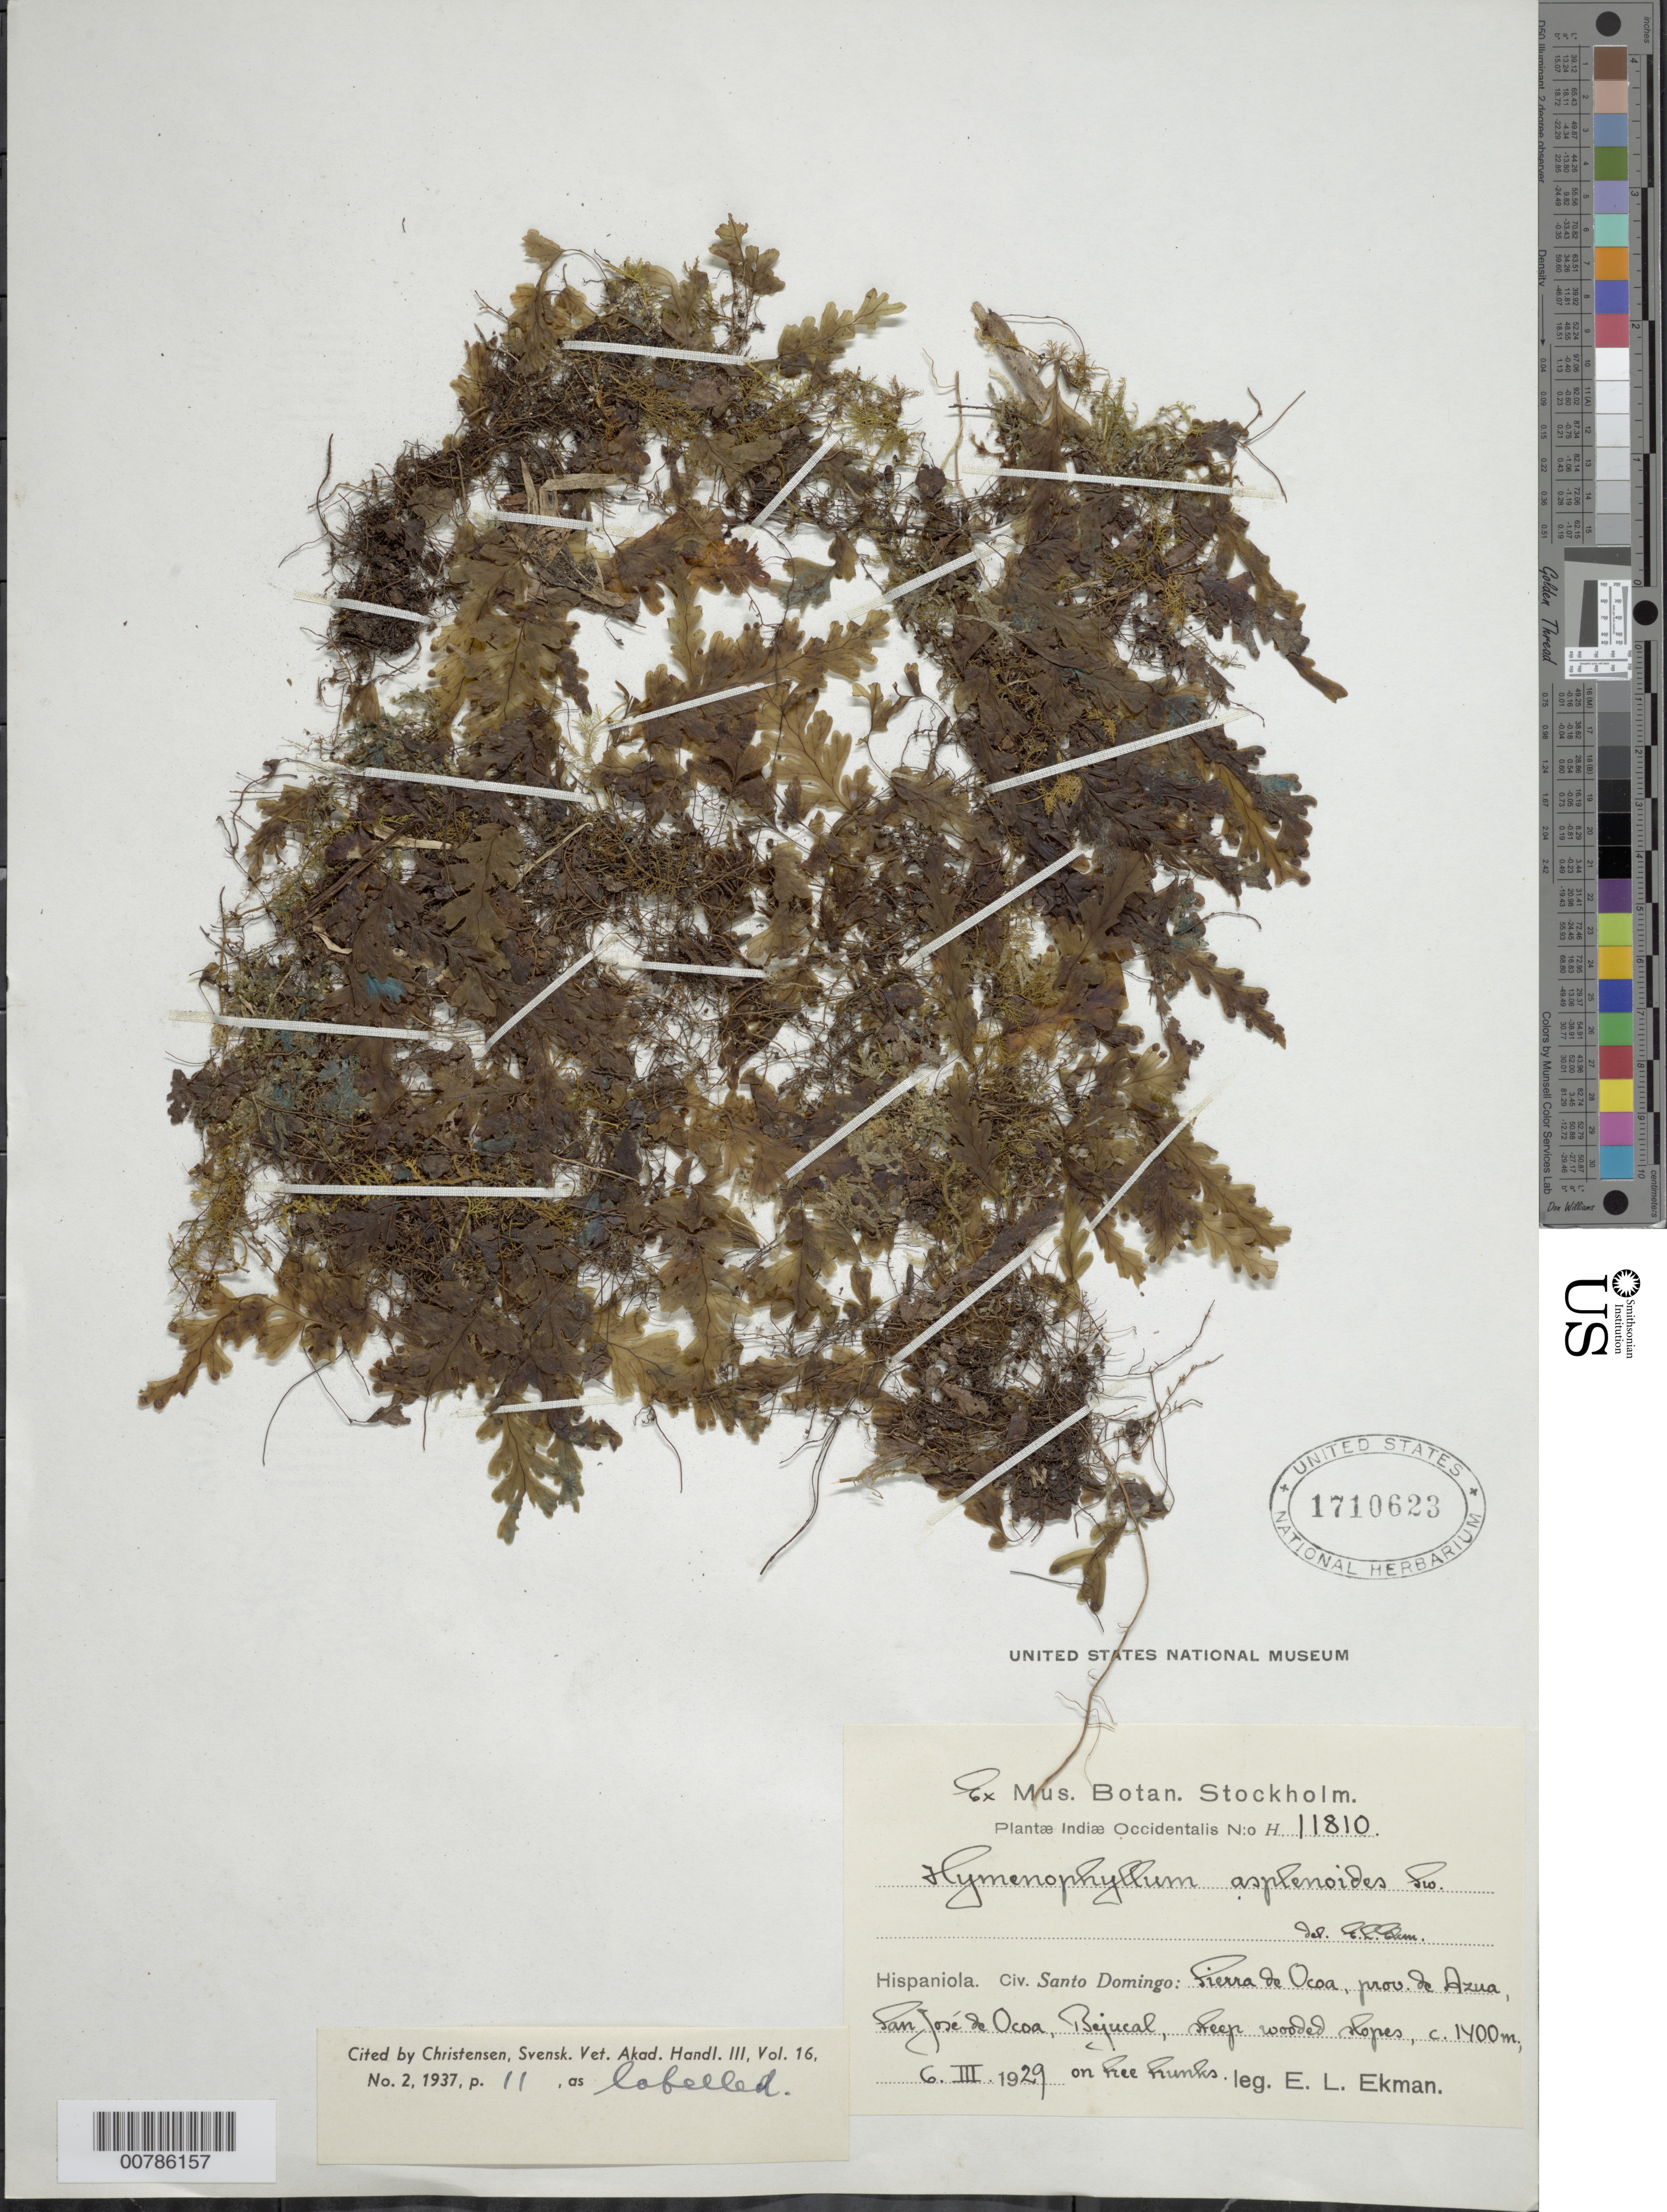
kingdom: Plantae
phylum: Tracheophyta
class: Polypodiopsida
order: Hymenophyllales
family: Hymenophyllaceae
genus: Hymenophyllum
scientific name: Hymenophyllum asplenioides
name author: (Sw.) Sw.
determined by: Christensen, C. F. A.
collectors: E. L. Ekman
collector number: H 11810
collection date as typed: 06 Mar 1929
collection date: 1929-03-06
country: Dominican Republic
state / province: Azua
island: Hispaniola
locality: Sierra de Ocoa, San José de Ocoa, Bejucal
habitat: Seetp wooded slopes, on tree trunks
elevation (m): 1400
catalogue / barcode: US 1710623